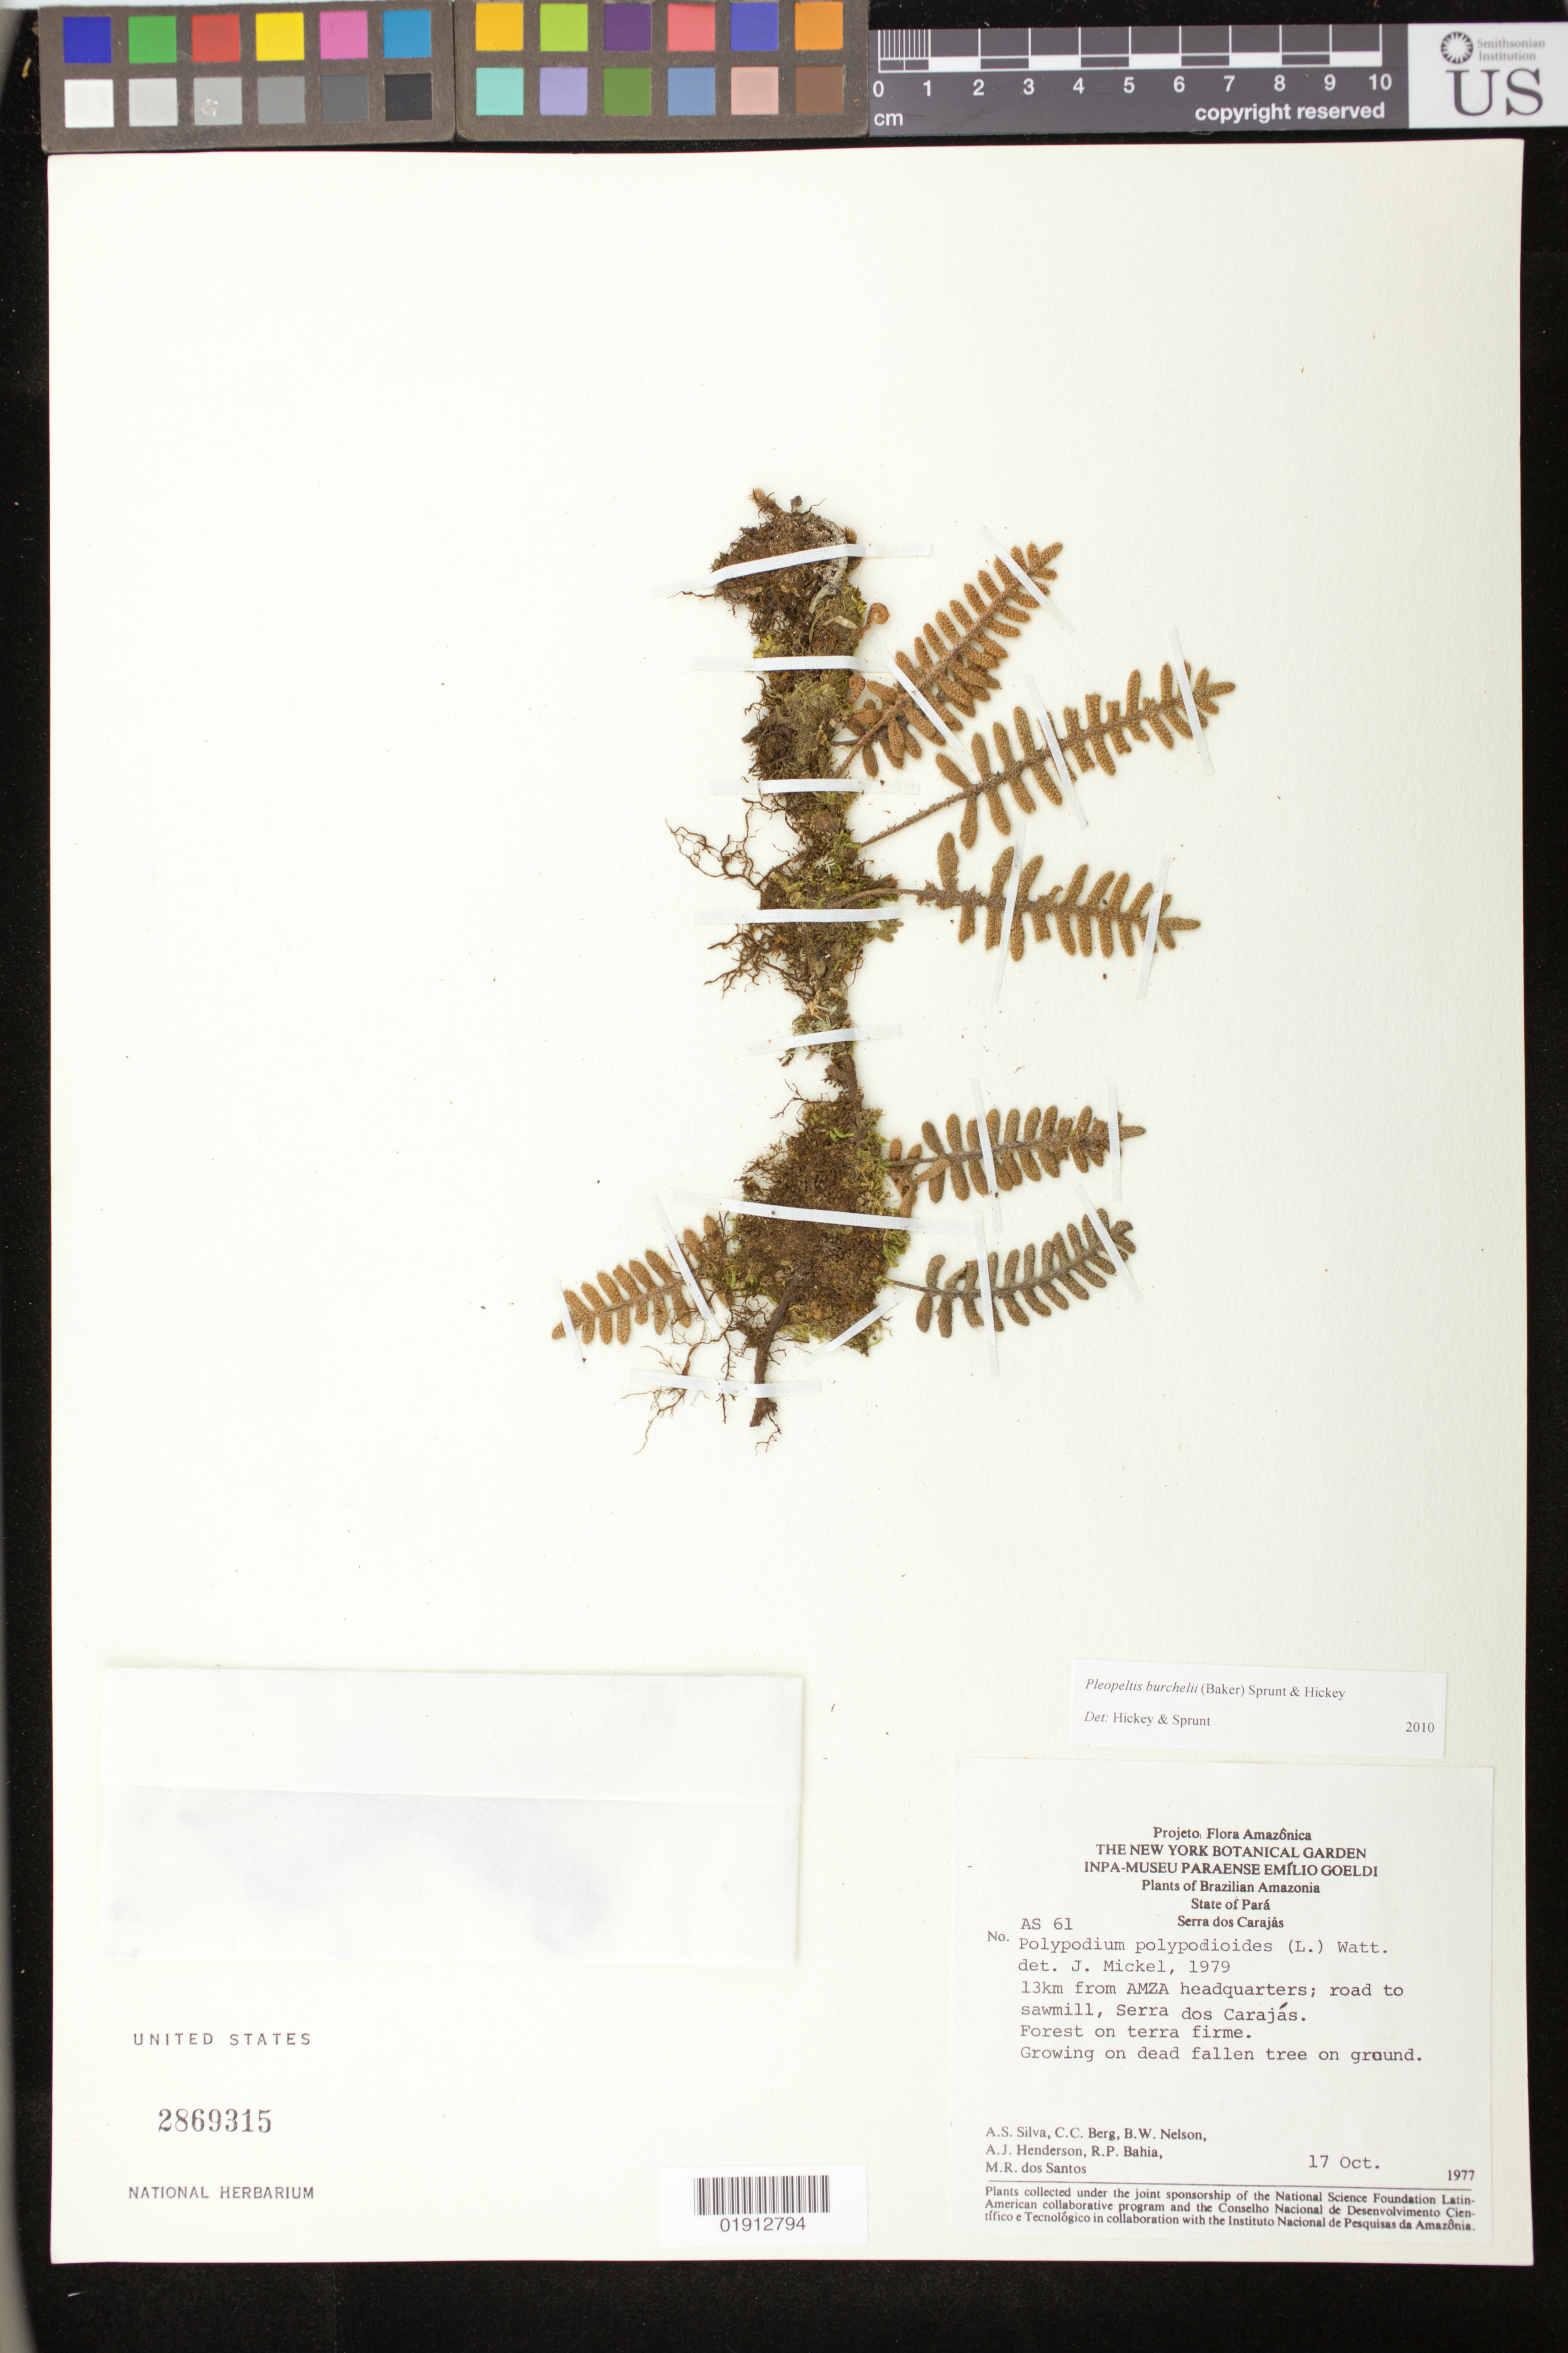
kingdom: Plantae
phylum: Tracheophyta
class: Polypodiopsida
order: Polypodiales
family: Polypodiaceae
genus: Pleopeltis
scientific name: Pleopeltis burchellii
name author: (Baker) Sprunt & Hickey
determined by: Hickey, R. J.; Sprunt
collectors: A. S. Silva, C. C. Berg, B. W. Nelson, A. J. Henderson, R. P. Bahia & M. R. Santos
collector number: AS 61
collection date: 1977-10-17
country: Brazil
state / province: Pará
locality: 13 Km from AMZA headquarters; road to sawmill. Serra dos Carajás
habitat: Forest on terra firme. Growing on dead fallen tree on ground.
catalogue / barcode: US 2869315